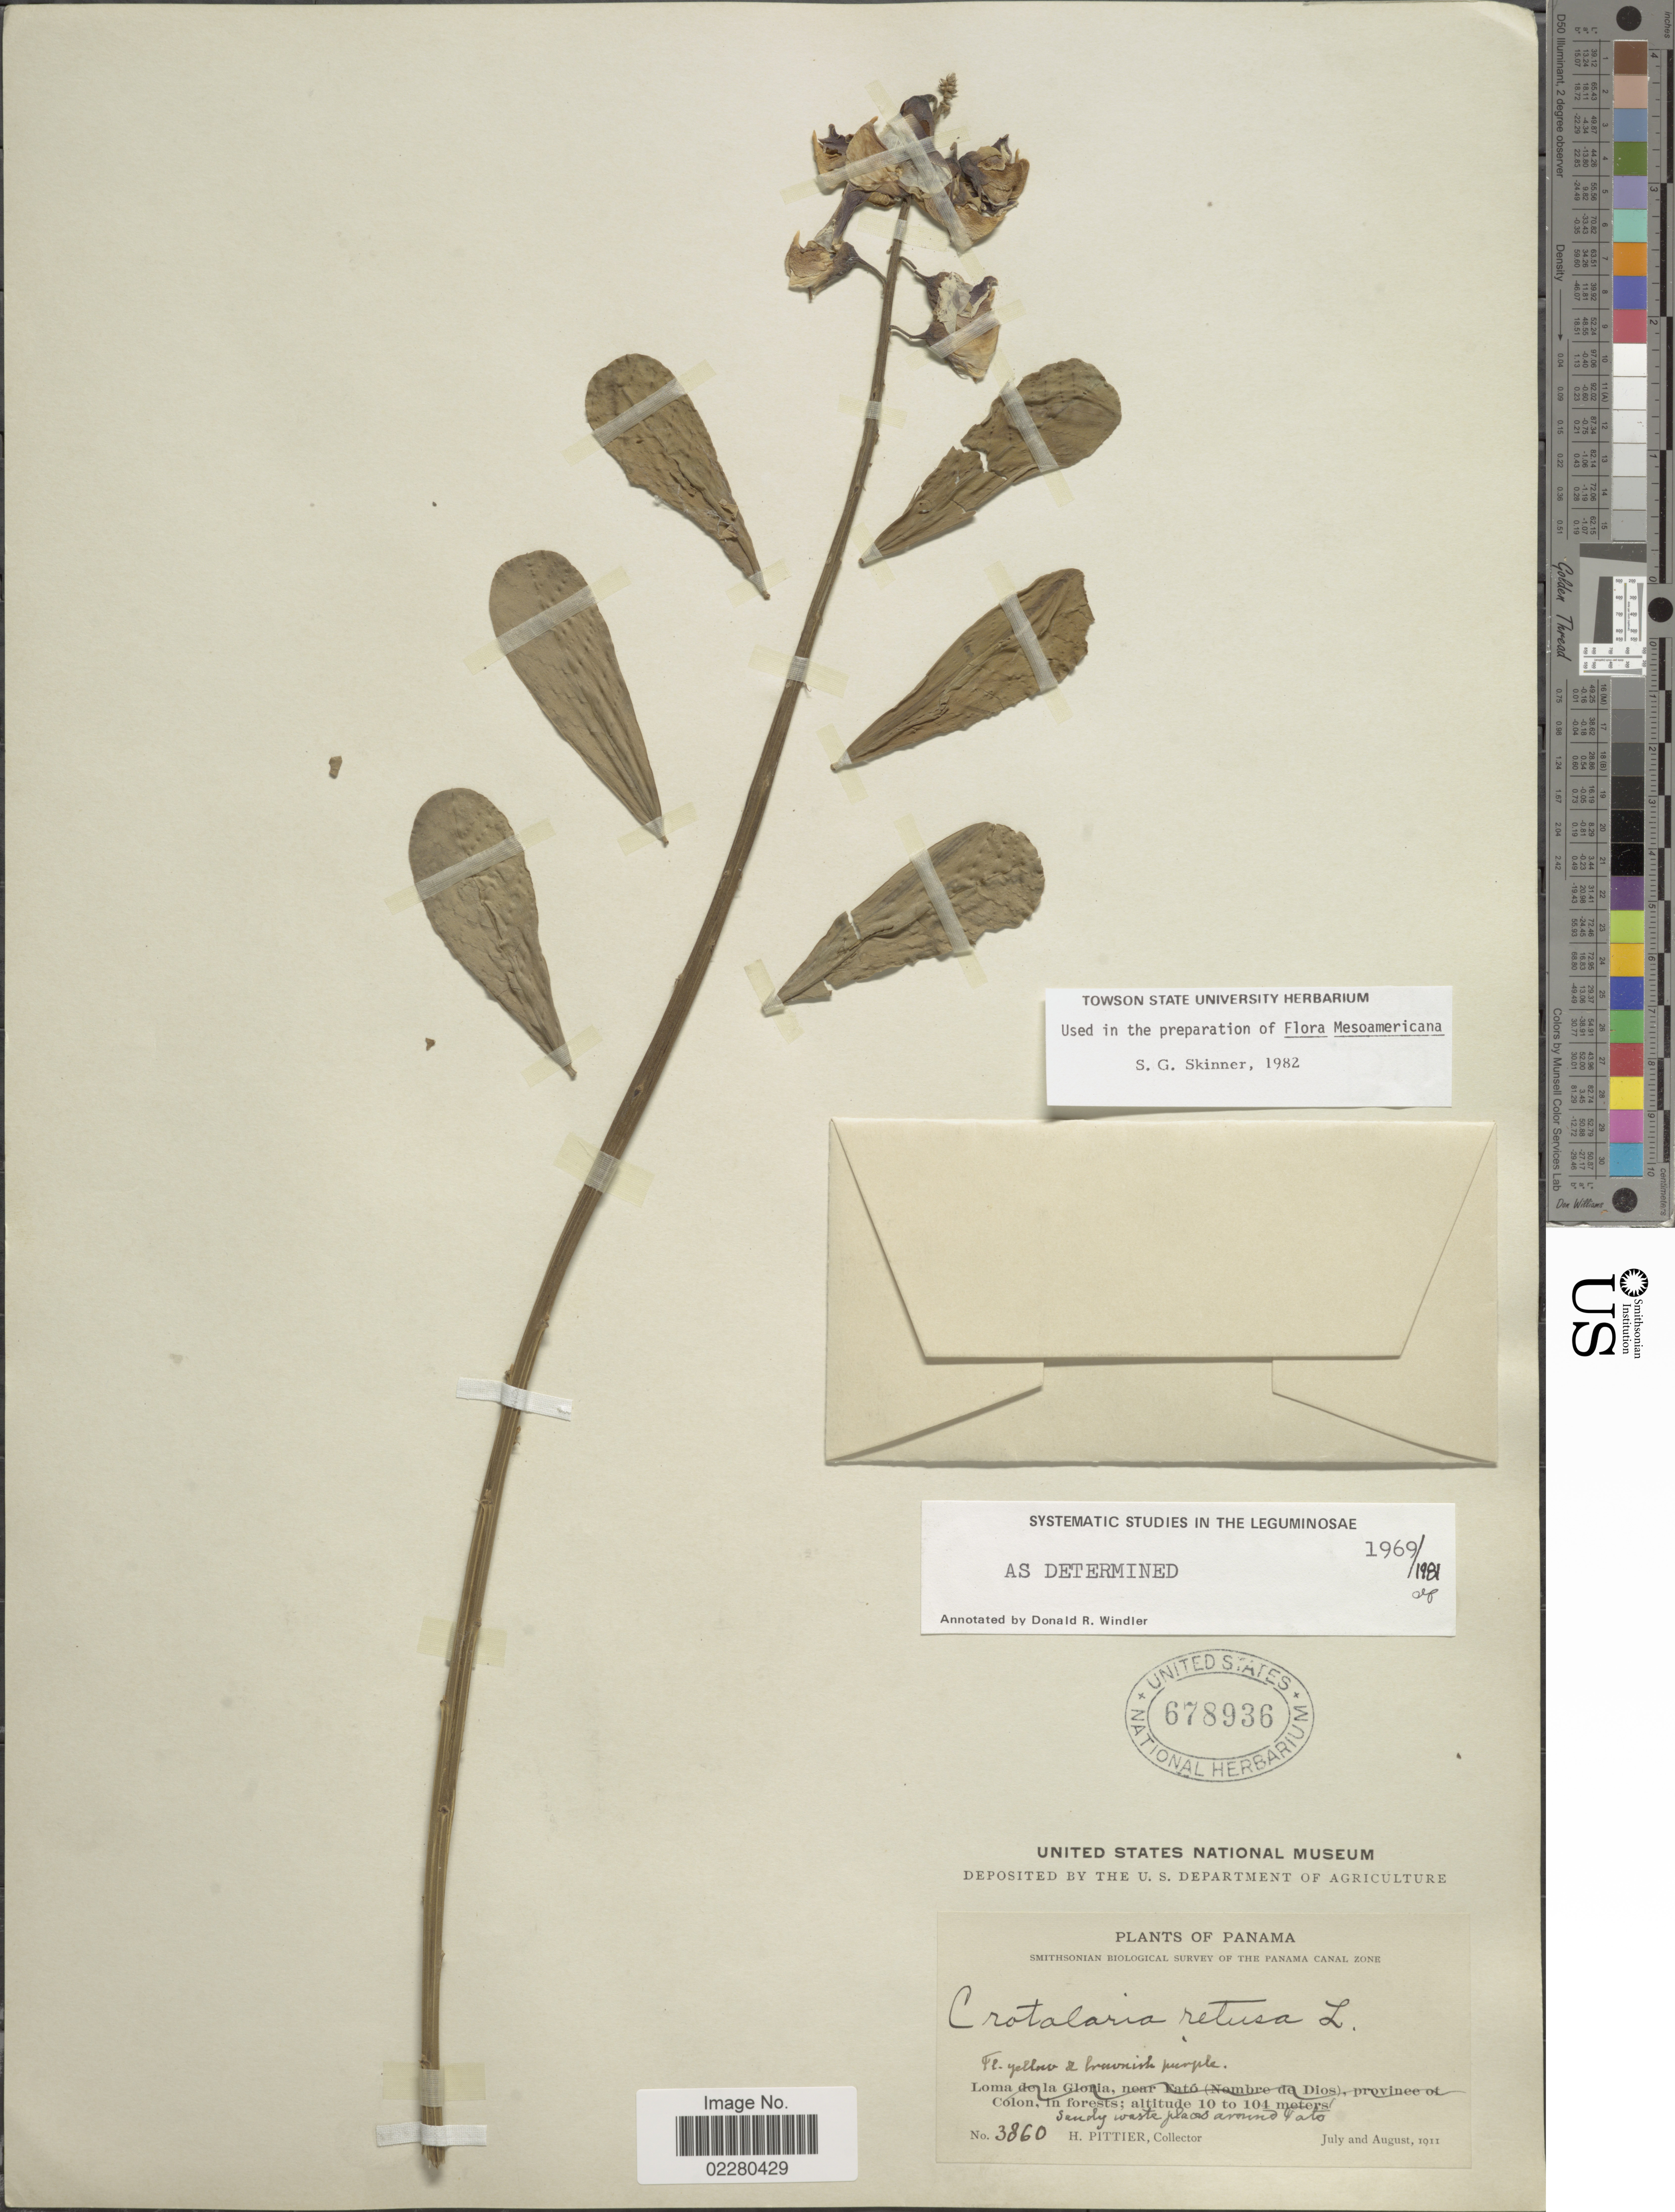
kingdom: Plantae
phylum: Tracheophyta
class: Magnoliopsida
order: Fabales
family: Fabaceae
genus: Crotalaria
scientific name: Crotalaria retusa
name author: L.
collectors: H. F. Pittier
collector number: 3860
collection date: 1911-07/1911-08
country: Panama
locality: Sandy waste place around Vato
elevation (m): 10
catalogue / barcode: US 678936